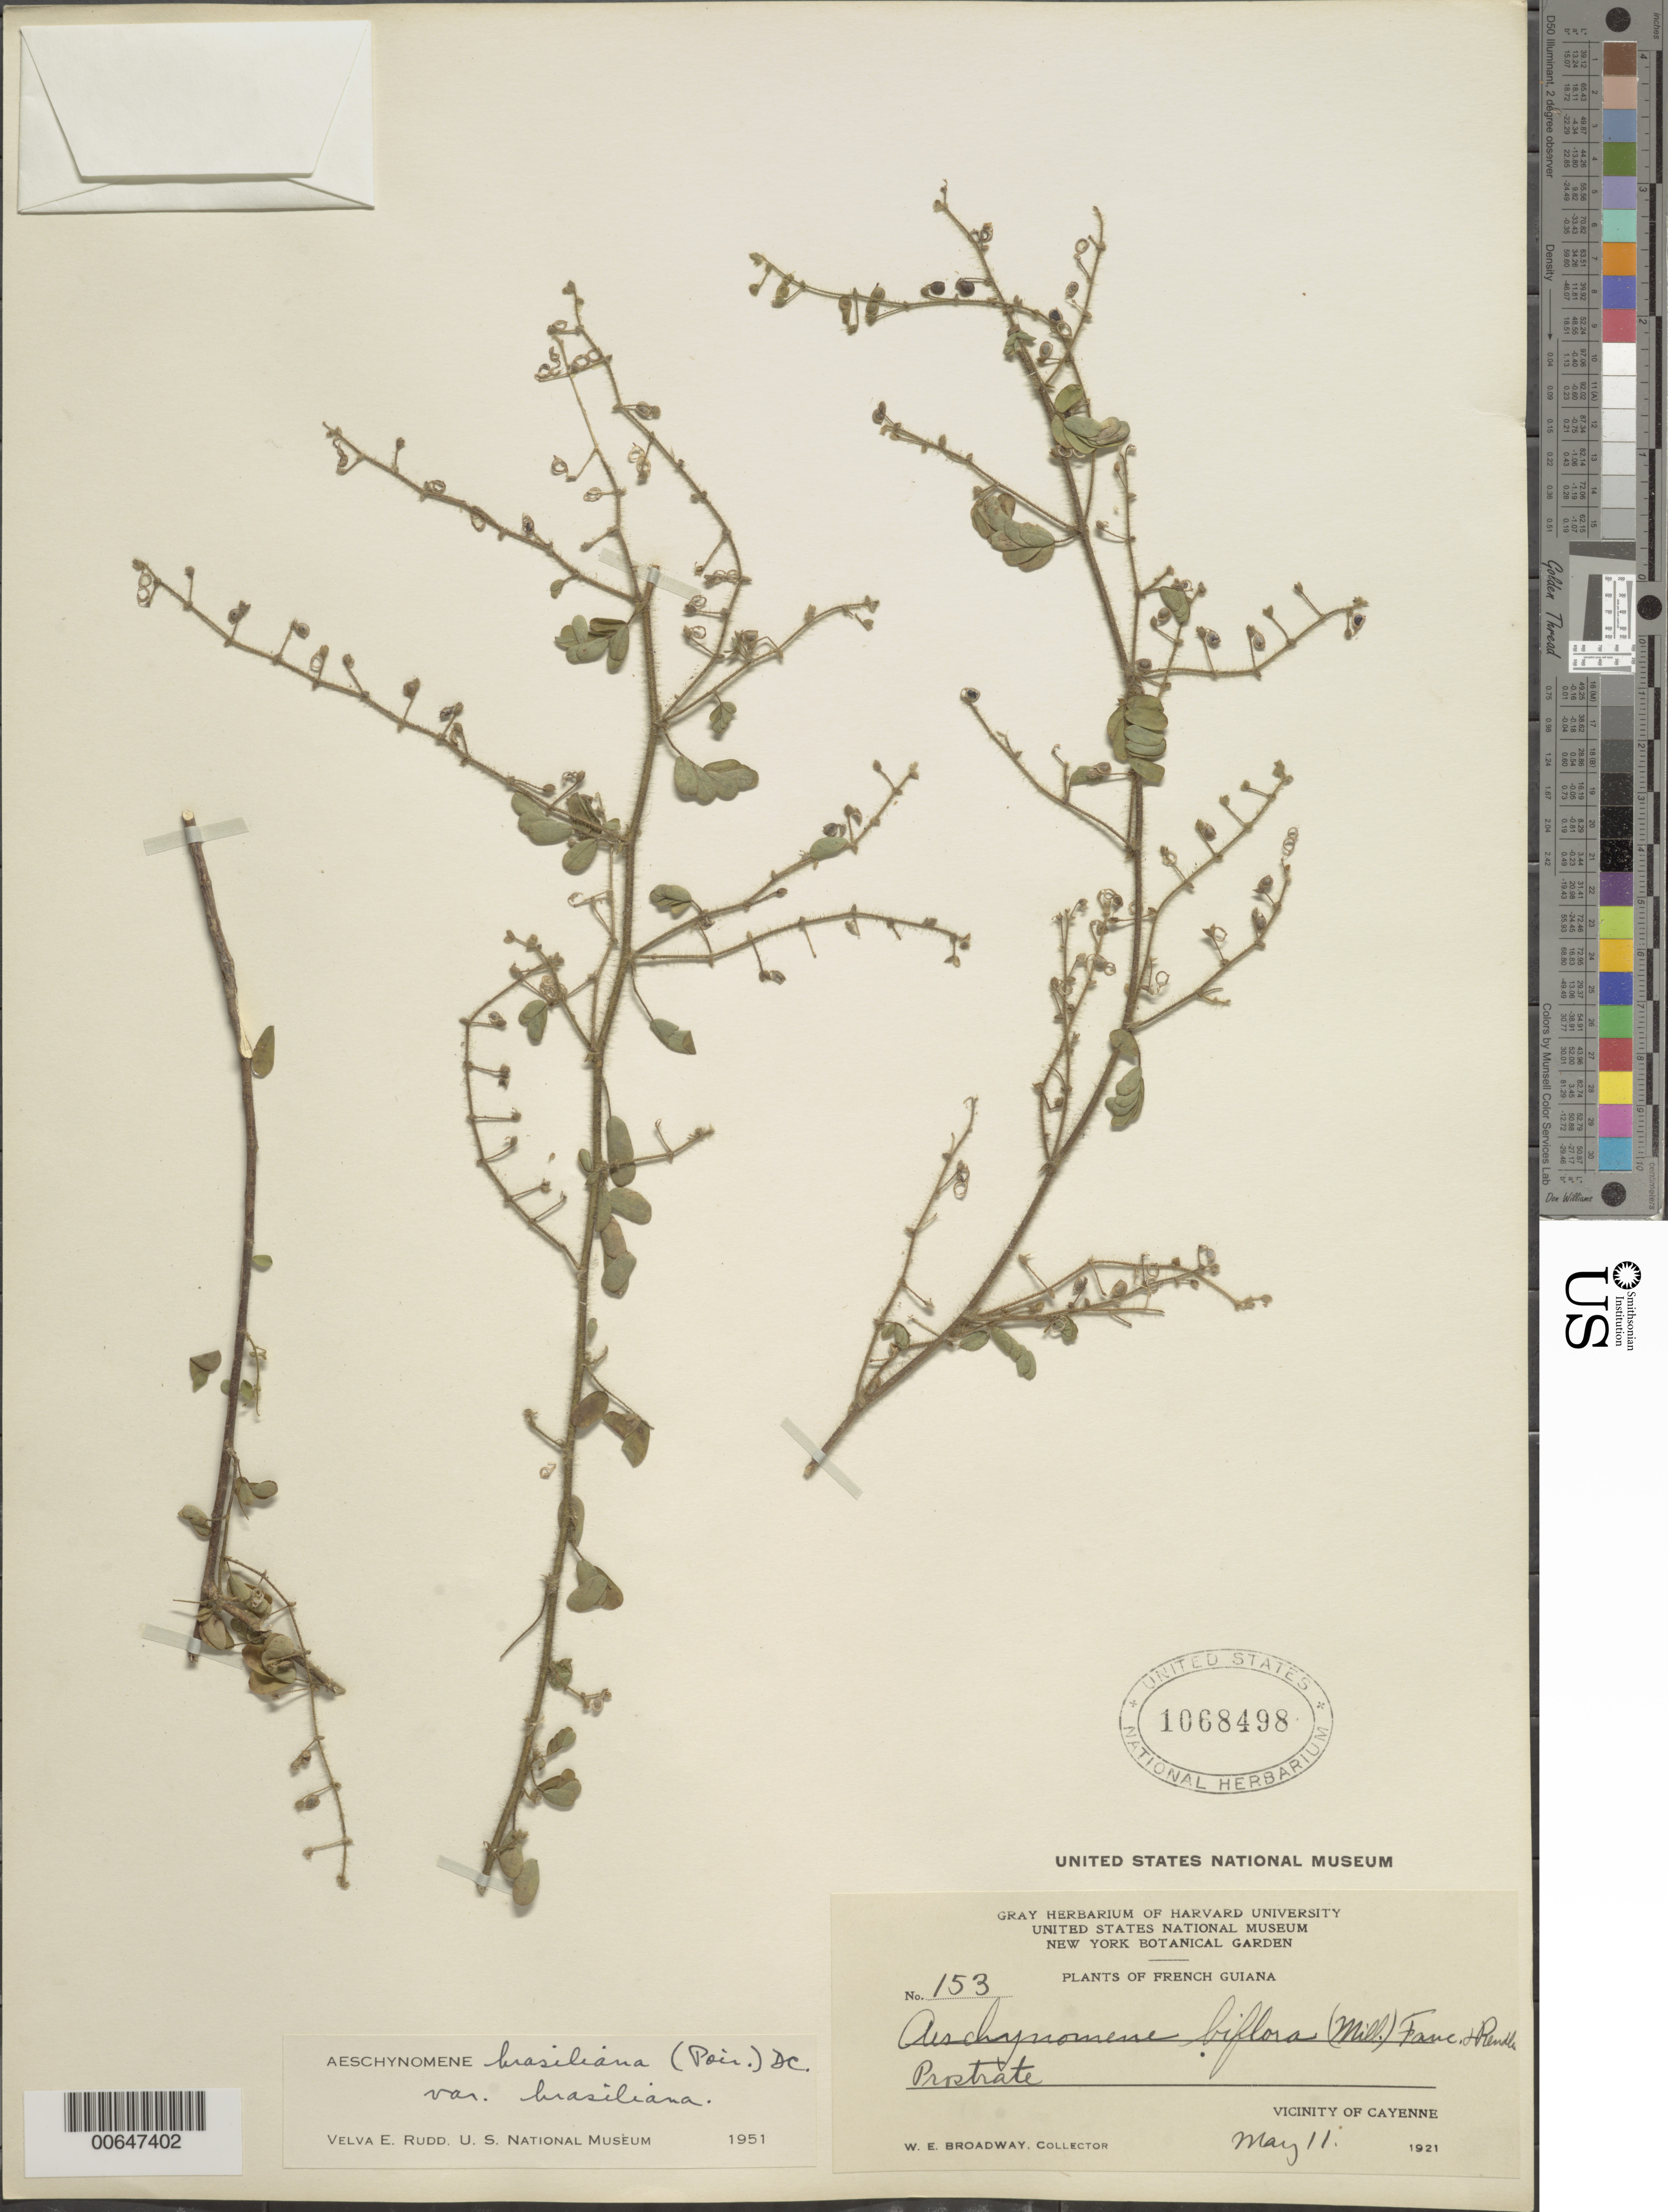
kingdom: Plantae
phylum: Tracheophyta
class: Magnoliopsida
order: Fabales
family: Fabaceae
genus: Aeschynomene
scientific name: Aeschynomene brasiliana var. brasiliana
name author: (Poir.) DC.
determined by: Rudd, V. E.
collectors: W. E. Broadway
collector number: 153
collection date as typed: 11-May-21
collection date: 1921-05-11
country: French Guiana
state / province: Cayenne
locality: Cayenne, vic.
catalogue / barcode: US 1068498